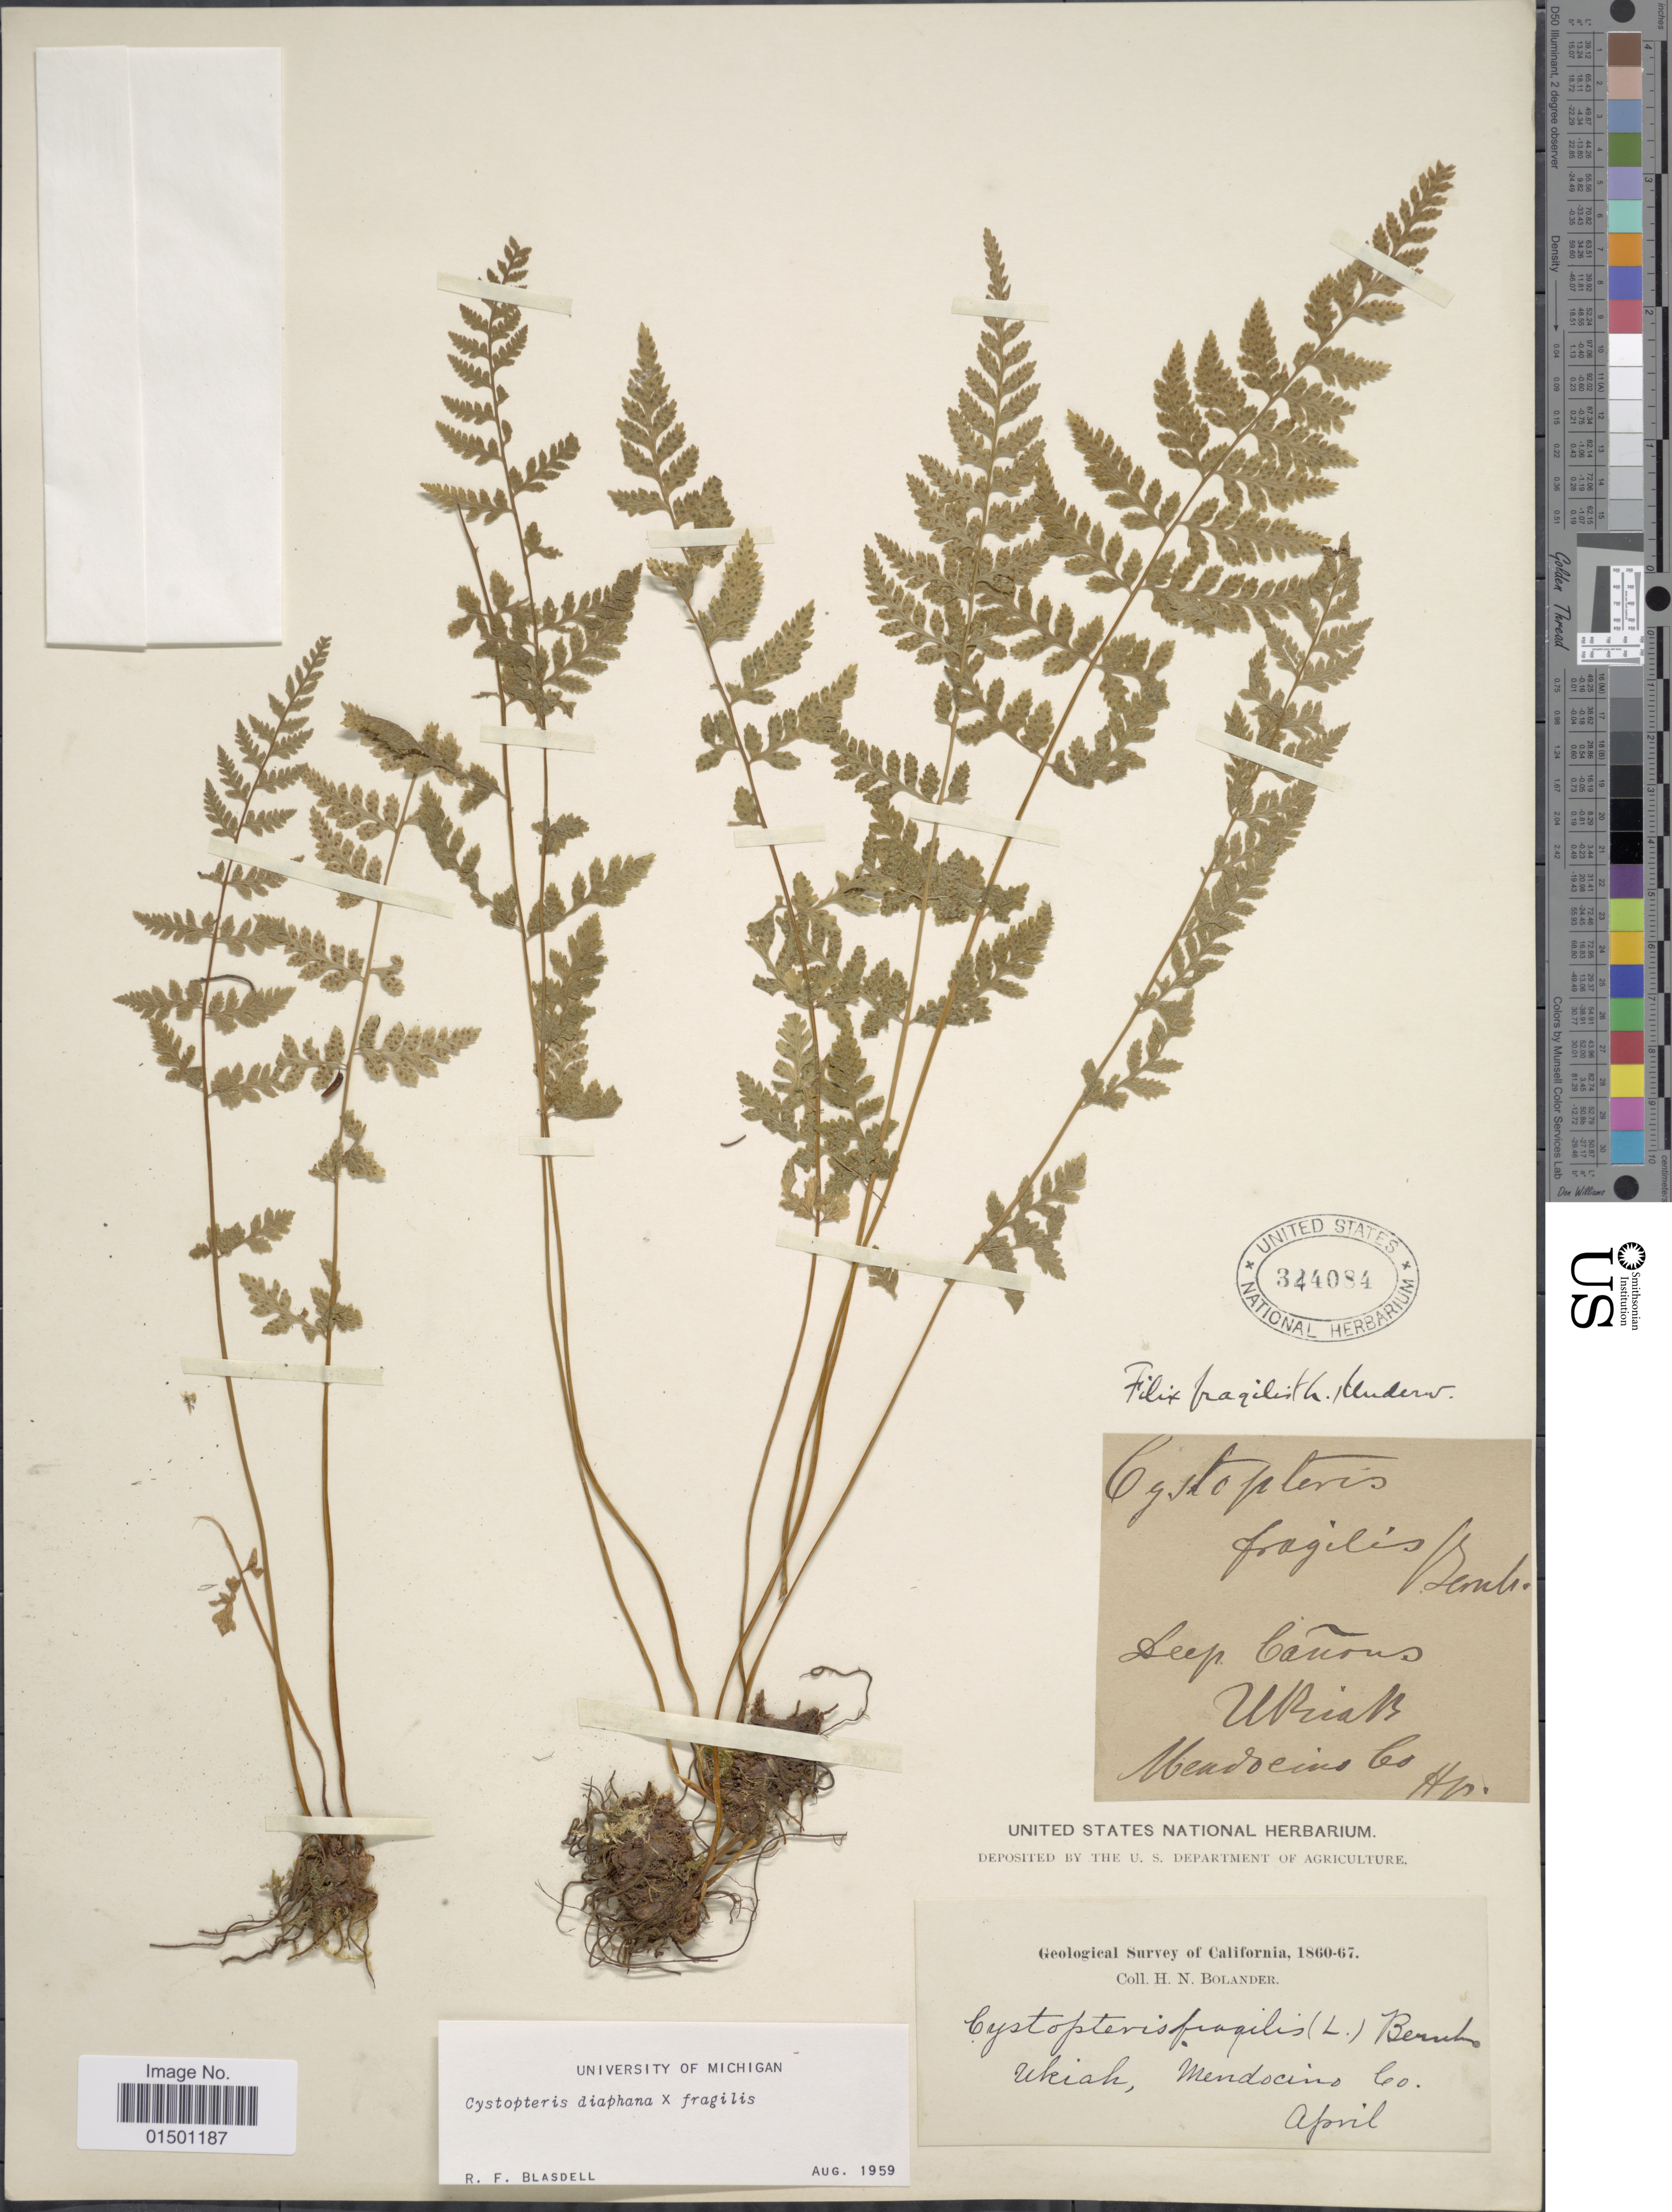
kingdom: Plantae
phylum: Tracheophyta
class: Polypodiopsida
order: Polypodiales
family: Cystopteridaceae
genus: Cystopteris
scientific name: Cystopteris diaphana x C. fragilis (L.) Bernh.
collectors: H. Bolander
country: United States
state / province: California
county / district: Mendocino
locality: Ukiah, Mendocino Co.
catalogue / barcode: US 344084